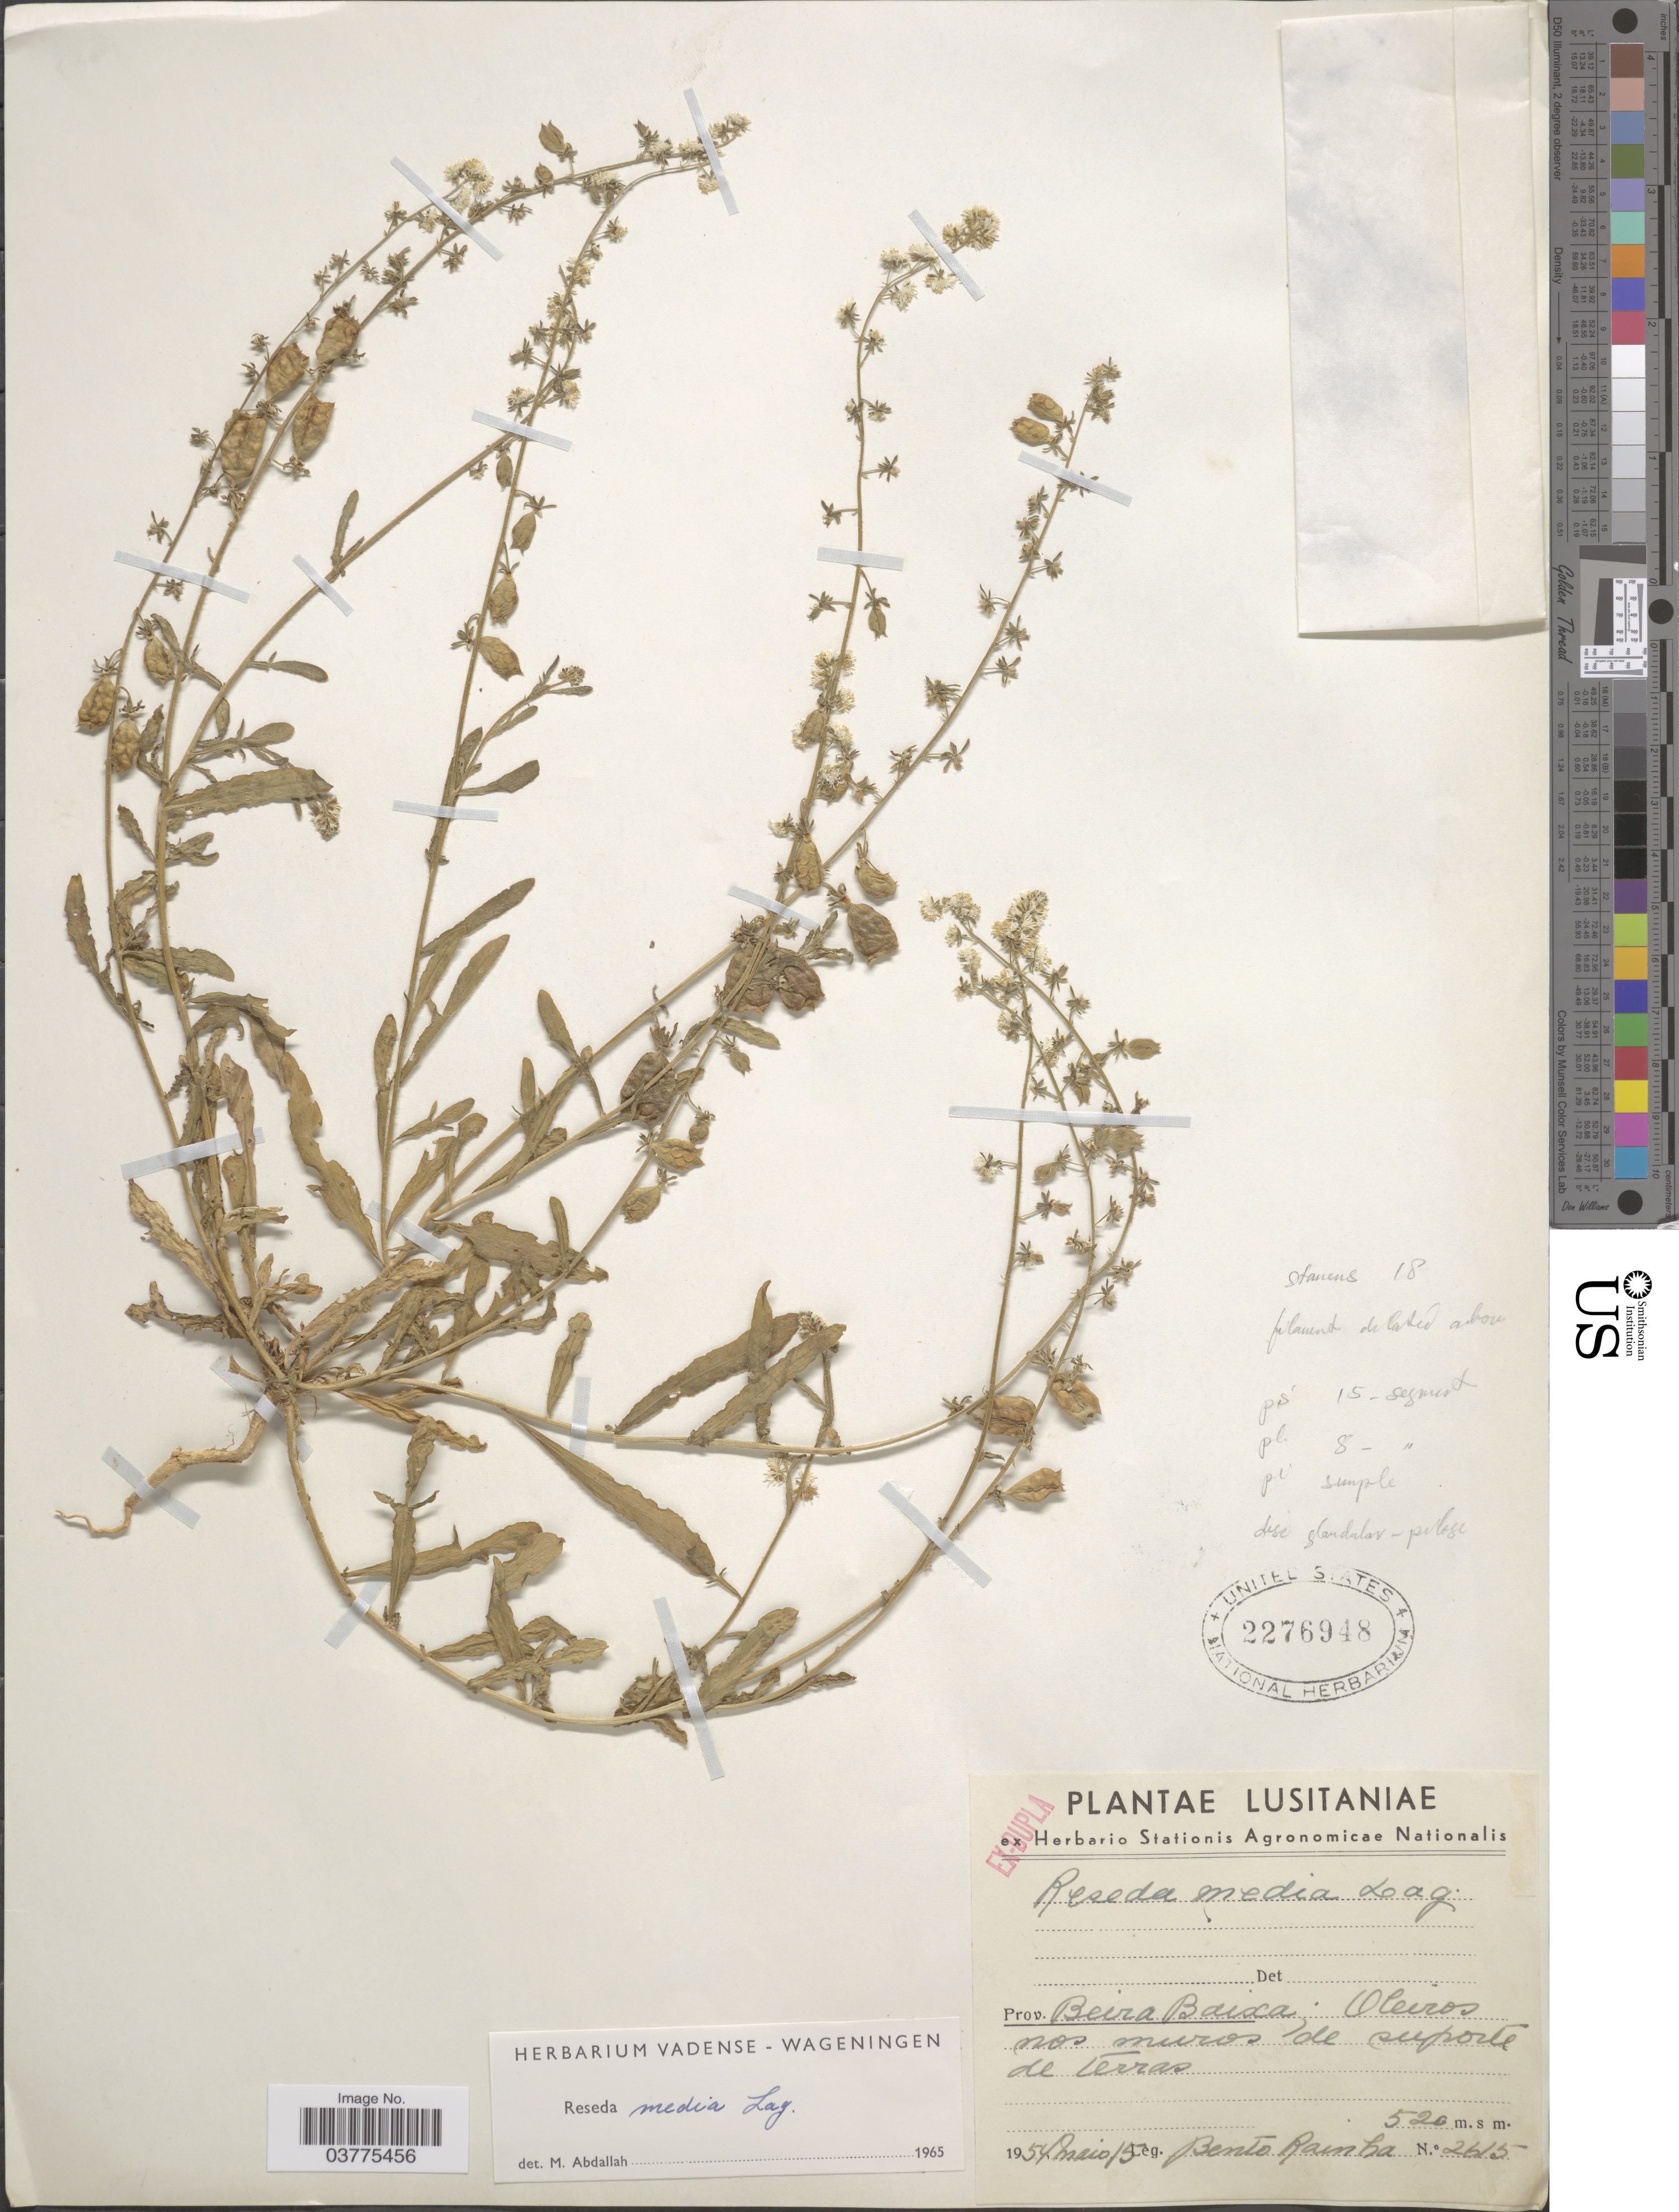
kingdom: Plantae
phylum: Tracheophyta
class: Magnoliopsida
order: Brassicales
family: Resedaceae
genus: Reseda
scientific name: Reseda media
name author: Lag.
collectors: B. Rainha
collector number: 2615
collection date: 1954-05-15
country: Portugal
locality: Lusitaniae. Beira Baixa. Oleiros nos muros de suporte de terras.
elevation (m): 520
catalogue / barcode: US 2276948